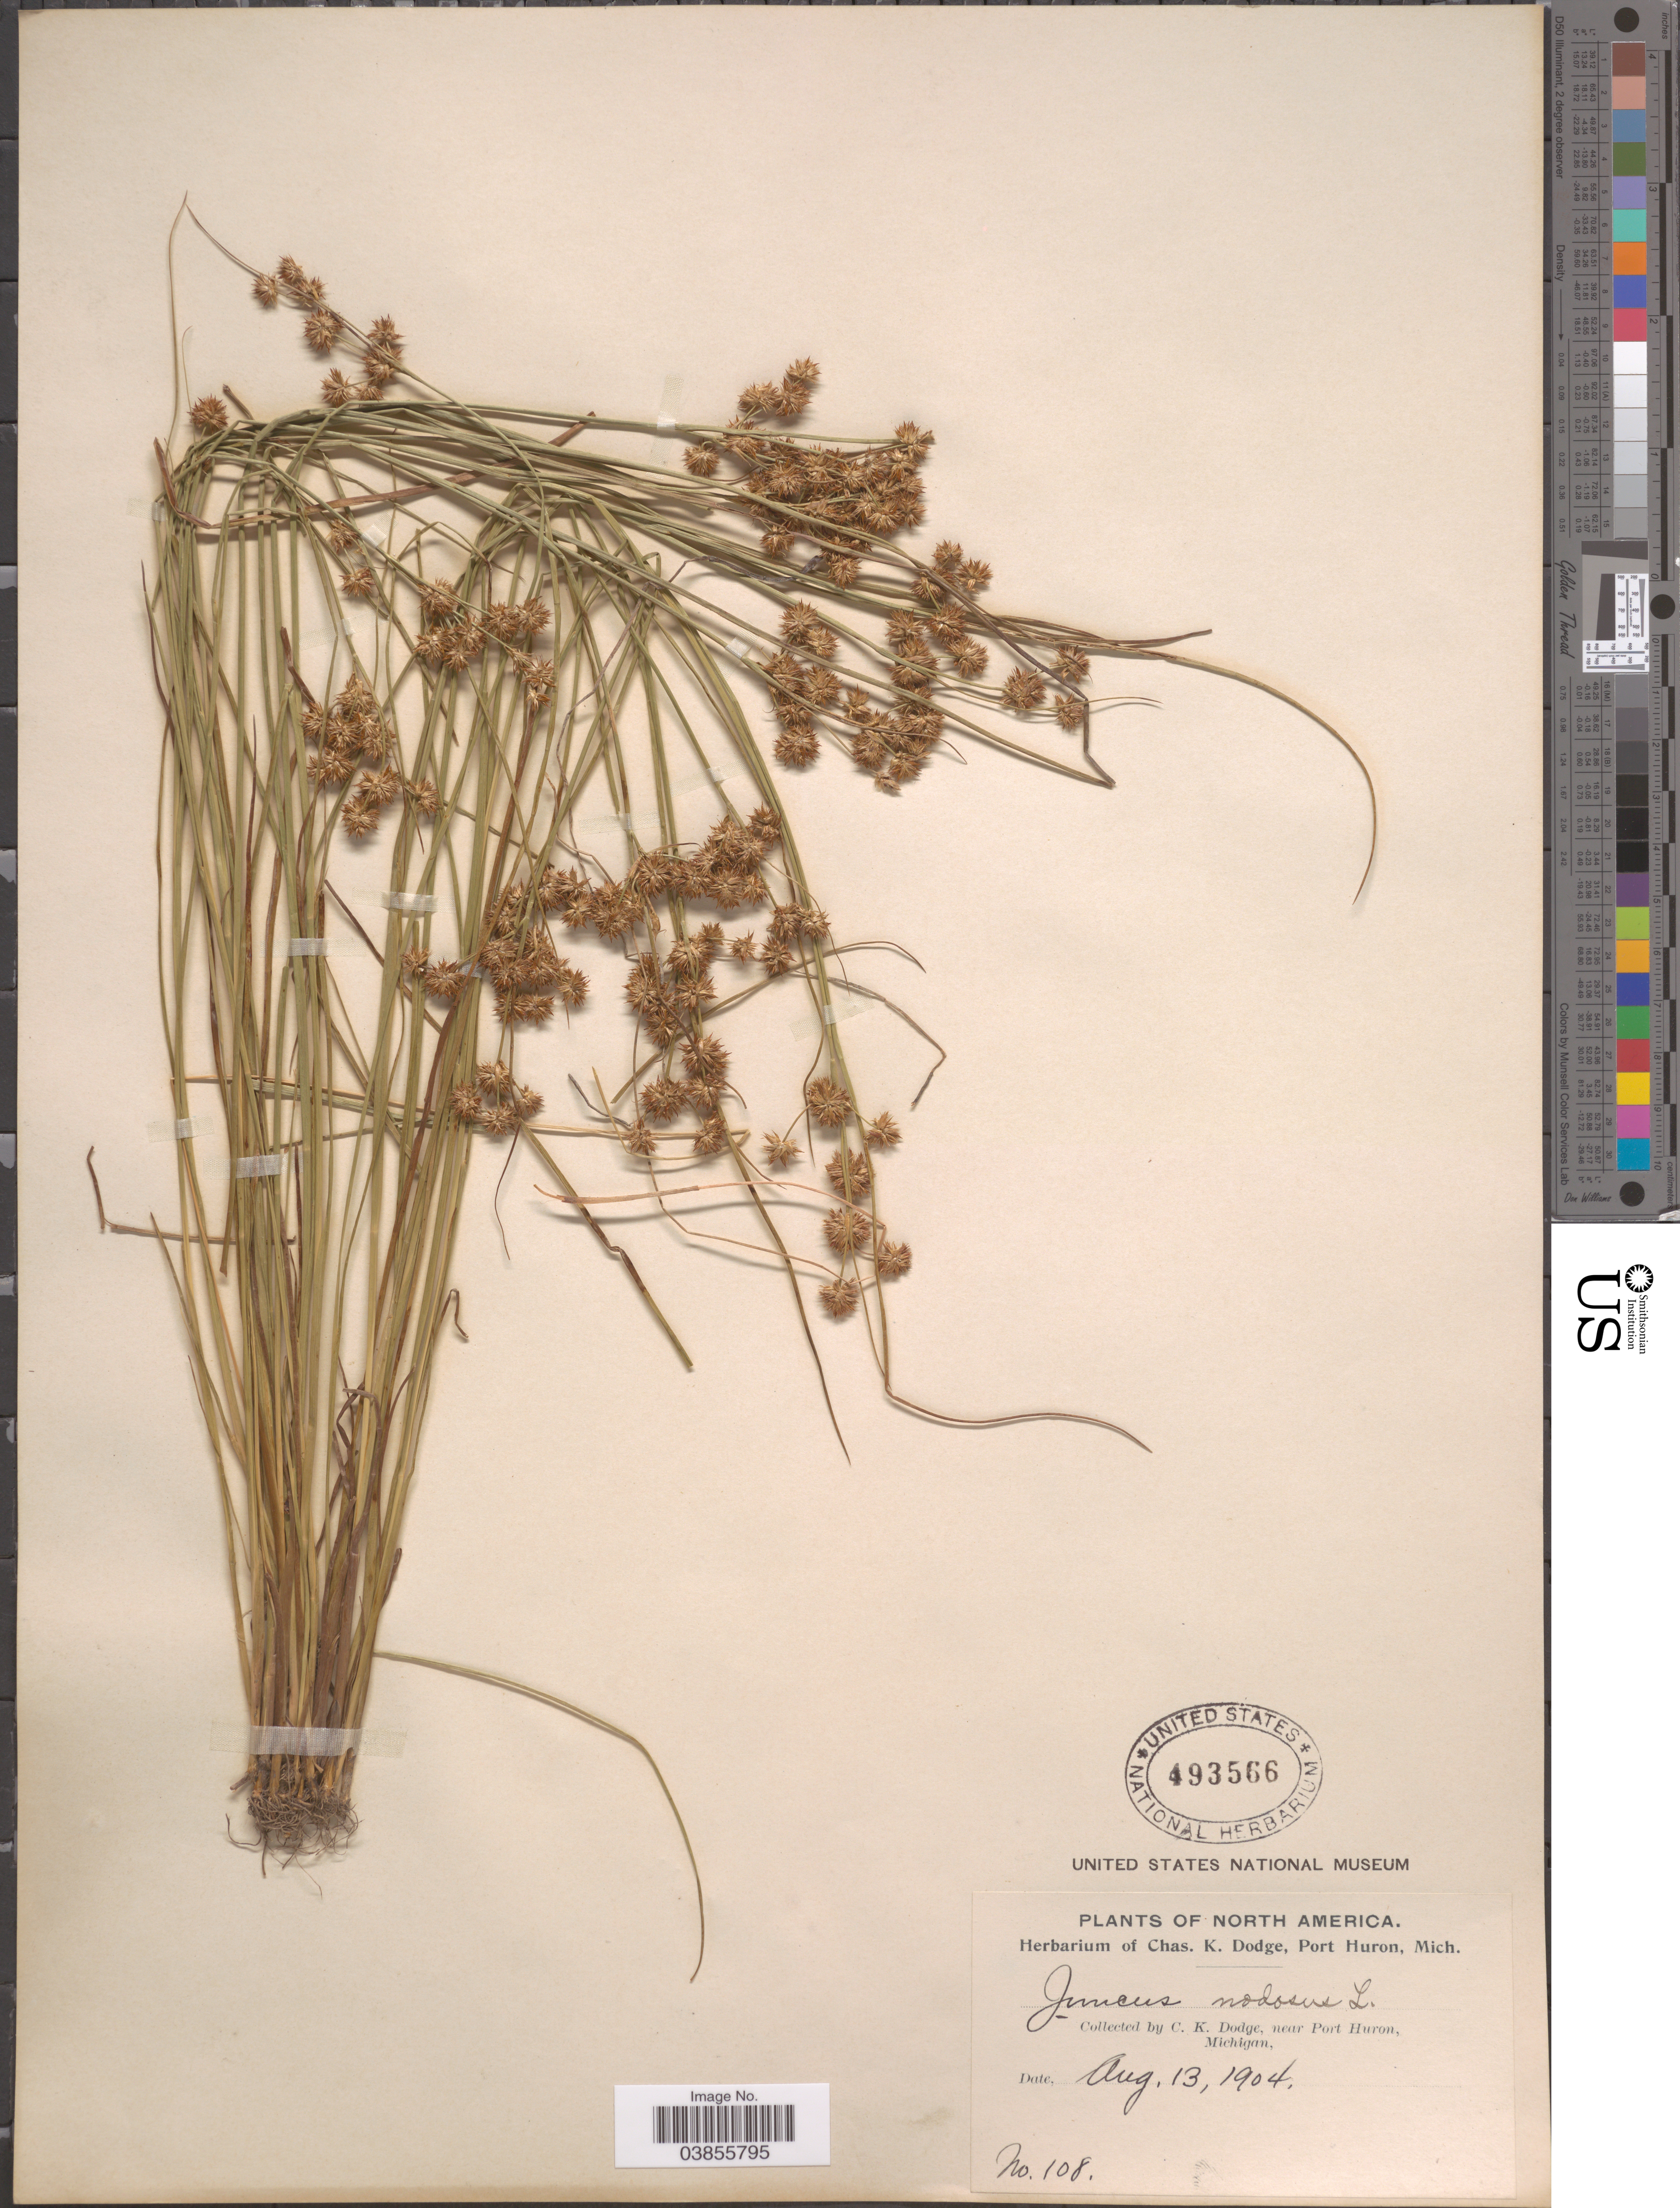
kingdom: Plantae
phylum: Tracheophyta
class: Liliopsida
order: Poales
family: Juncaceae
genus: Juncus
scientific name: Juncus nodosus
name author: L.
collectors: C. Dodge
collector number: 108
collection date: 1904-08-13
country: United States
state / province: Michigan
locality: Near Port Huron.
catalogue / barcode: US 493566